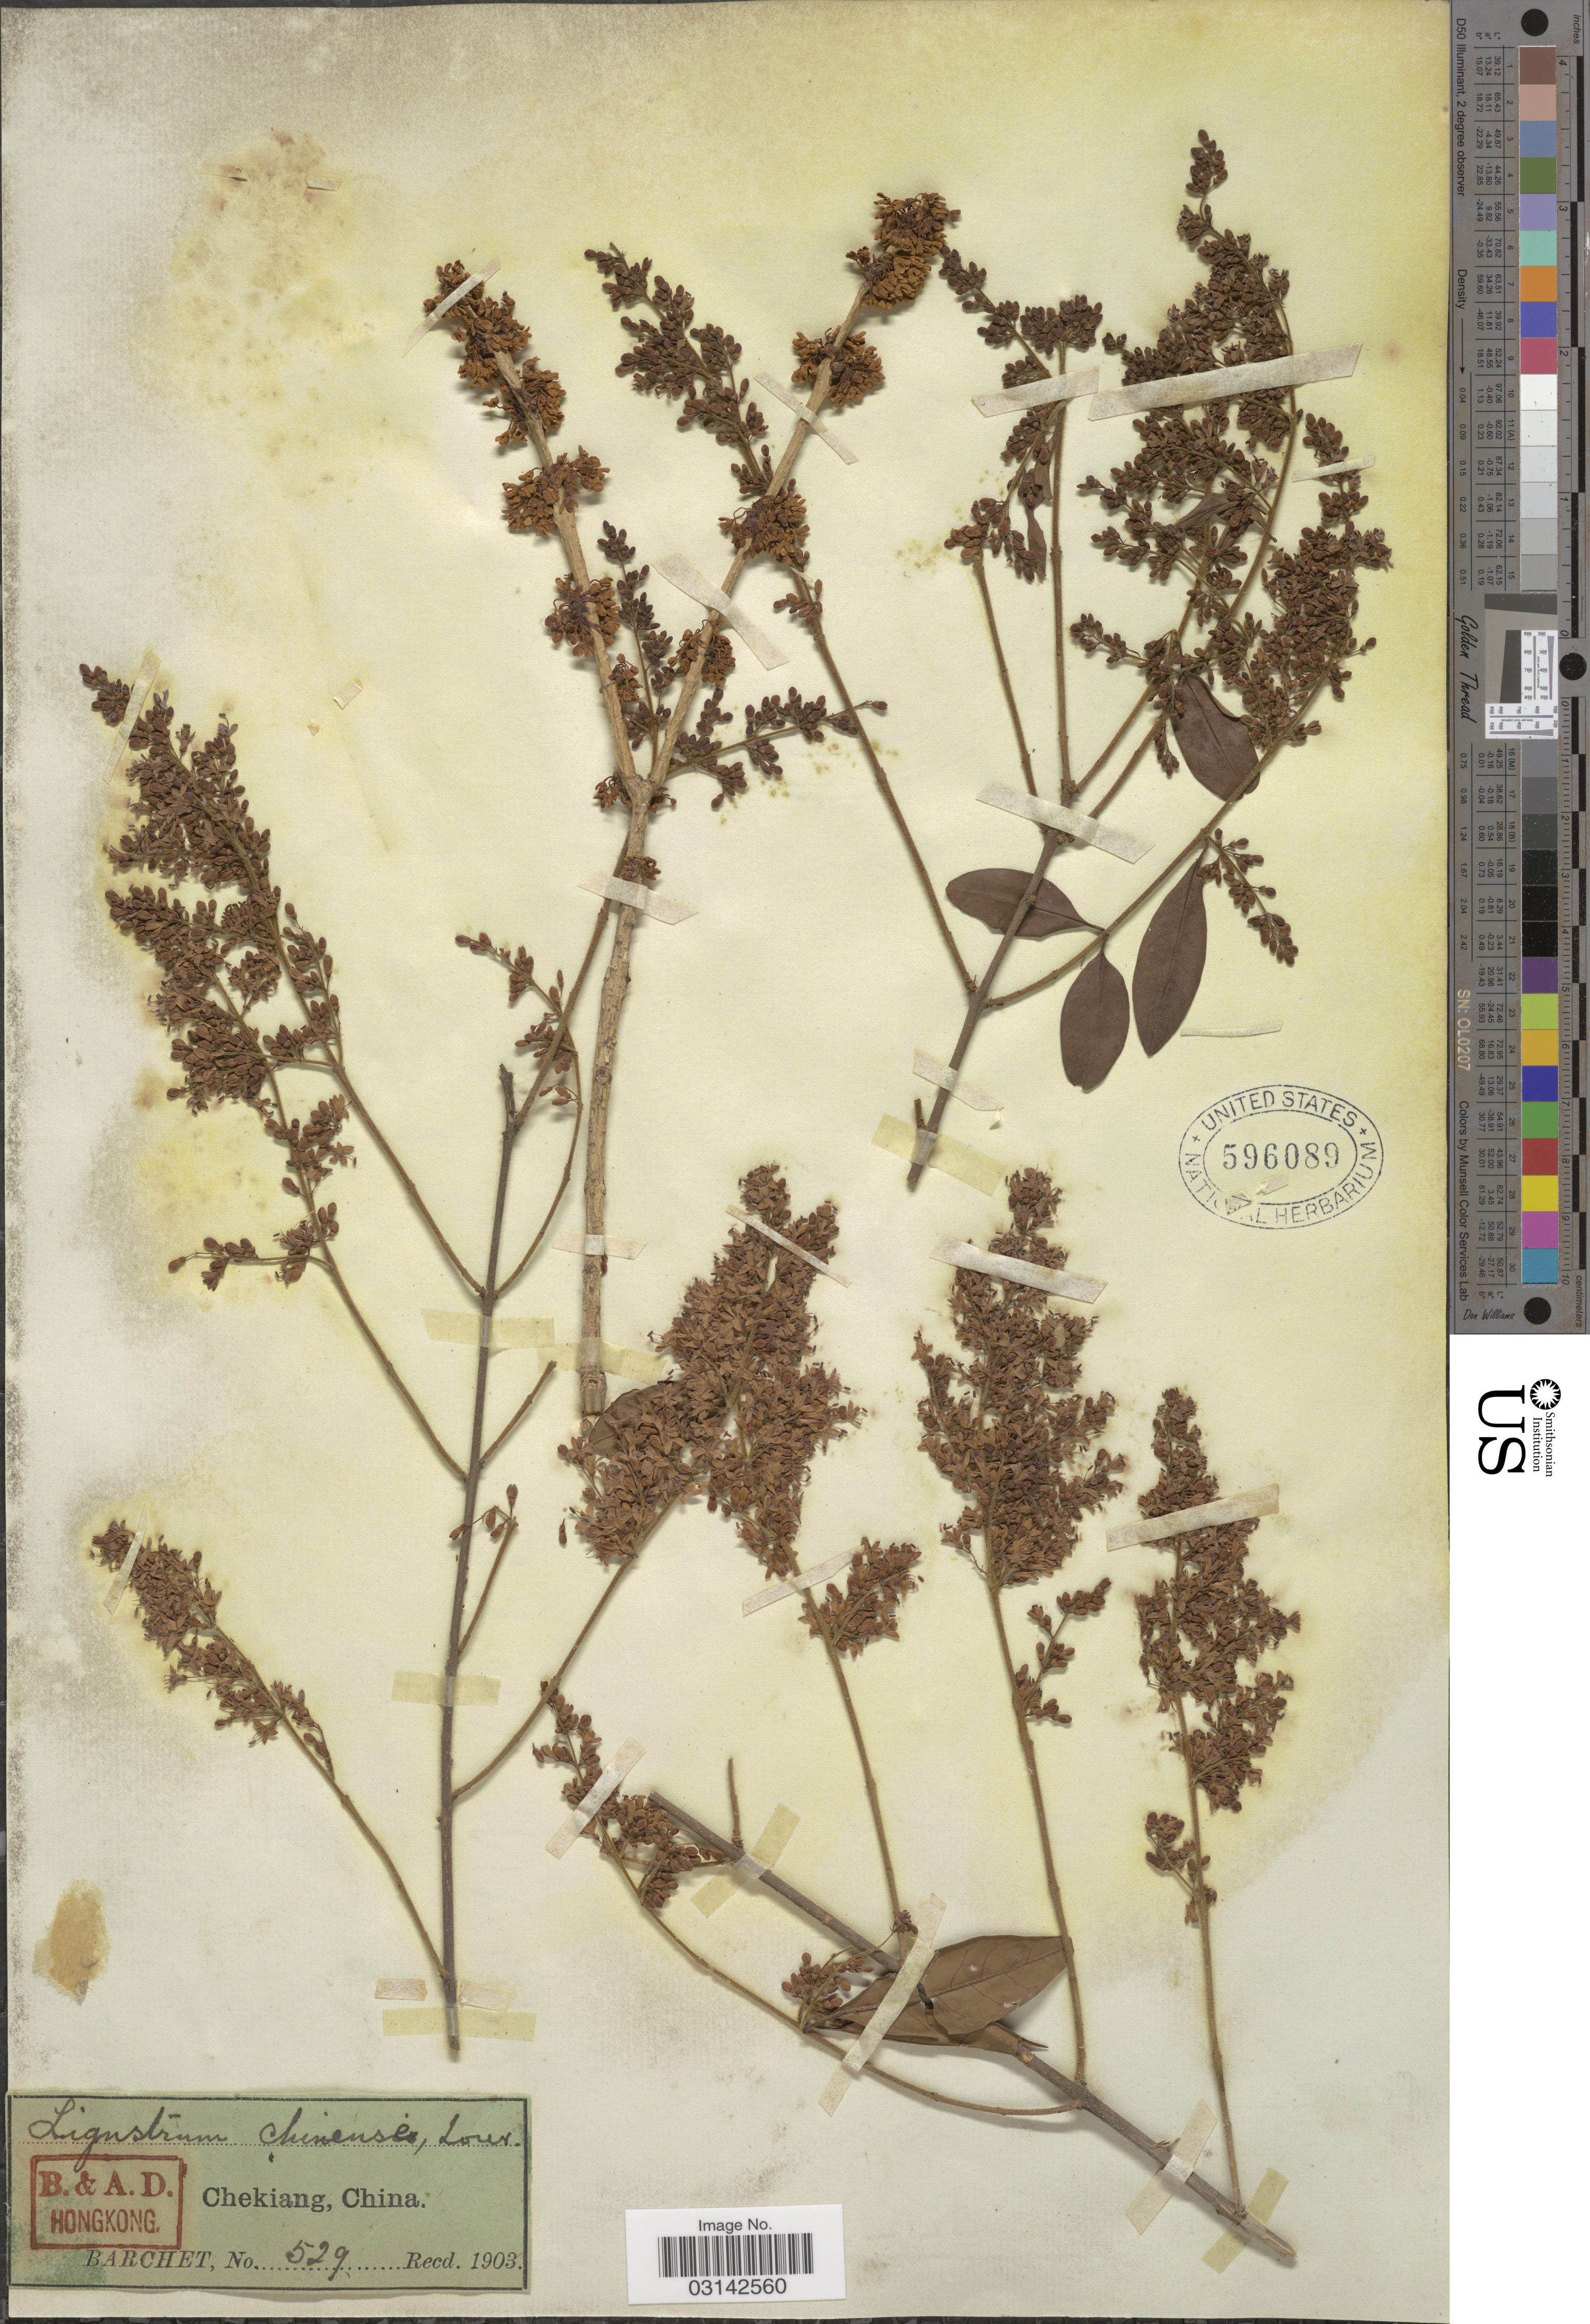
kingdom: Plantae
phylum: Tracheophyta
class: Magnoliopsida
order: Lamiales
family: Oleaceae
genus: Ligustrum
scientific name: Ligustrum sinense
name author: Lour.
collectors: S. P. Barchet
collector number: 529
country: China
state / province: Zhejiang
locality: Chekiang.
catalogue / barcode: US 596089